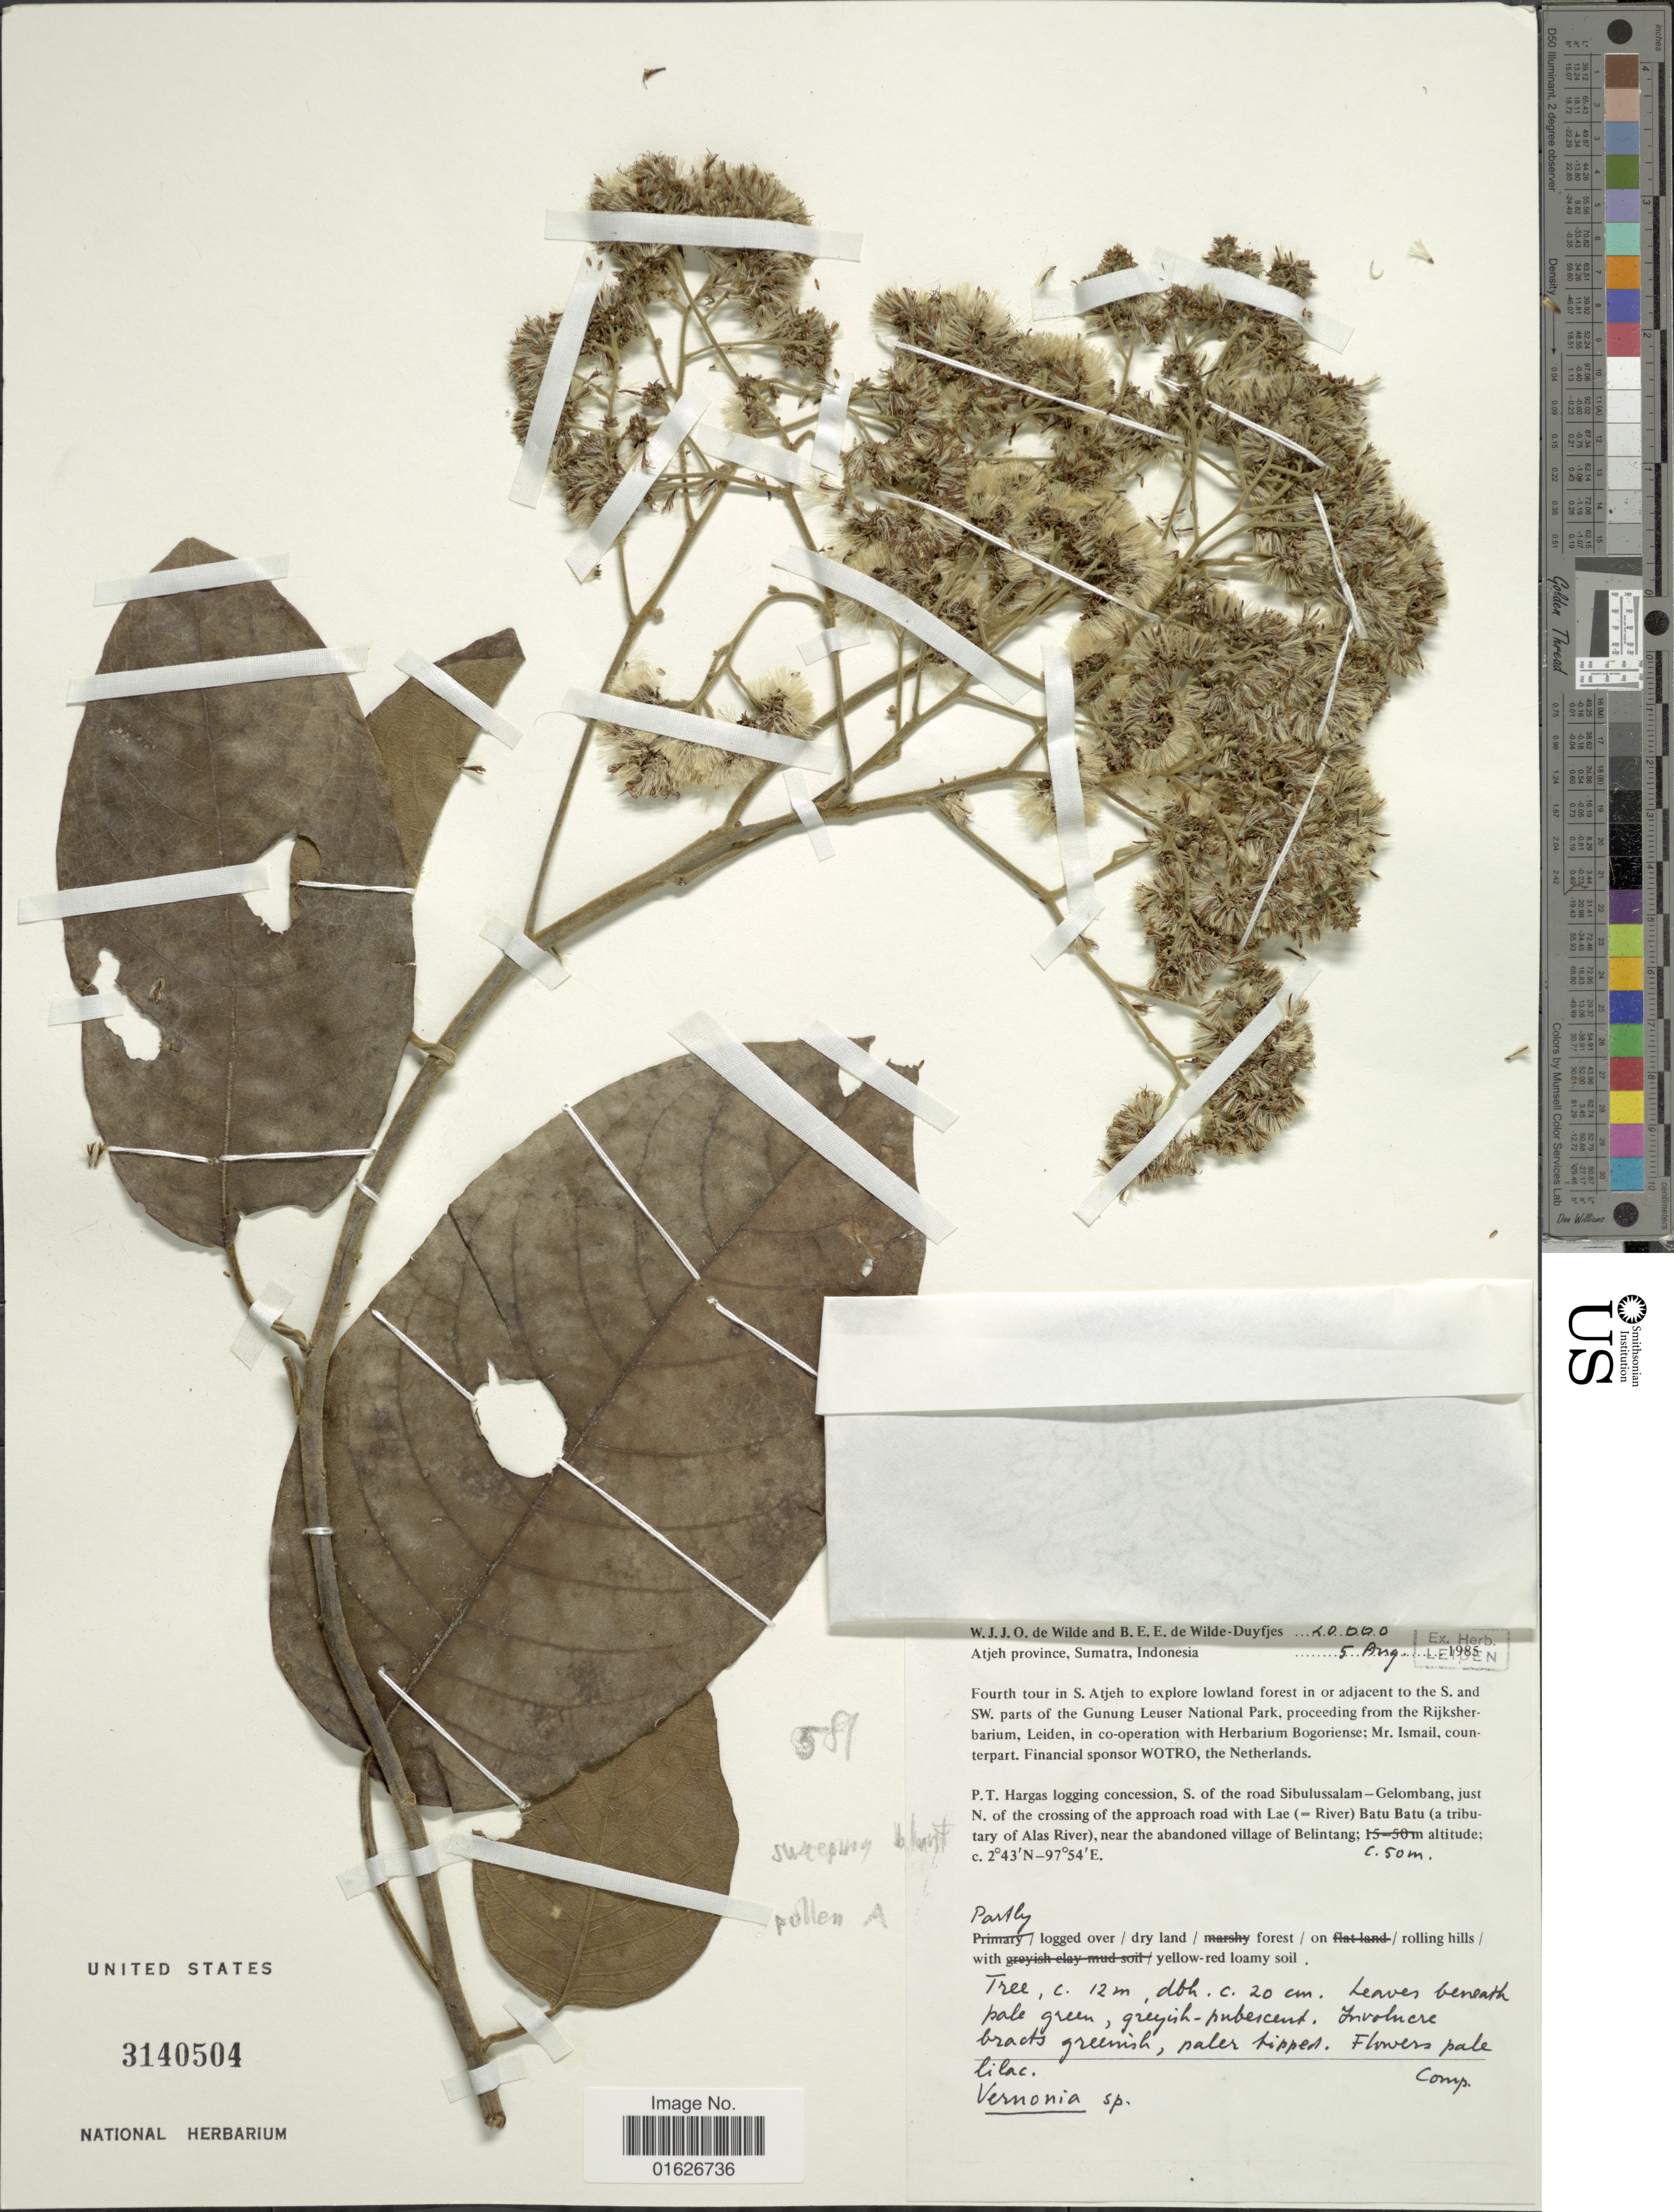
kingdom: Plantae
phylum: Tracheophyta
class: Magnoliopsida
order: Asterales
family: Asteraceae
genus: Strobocalyx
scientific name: Strobocalyx arborea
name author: (Buch.-Ham.) Sch. Bip.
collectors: W. J. de Wilde & B. E. de Wilde-Duyfjes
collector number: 20560*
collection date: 1985-08-05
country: Indonesia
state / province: Sumatra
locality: Atjeh Province, Sumatra, Indonesia, In S. Atjeh, lowland forest, in or adjacent to the S. and SW, parts of the Gunung Leuser National Park, P.T. Hargas logging concession, S of the road Subulussalam - Gelombang, just N. of the crossing of the approche road wit Lae (= river ) Batu Batu ( a tributary of Alas River ), near the abondned village of Belintang.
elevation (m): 50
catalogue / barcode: US 3140504